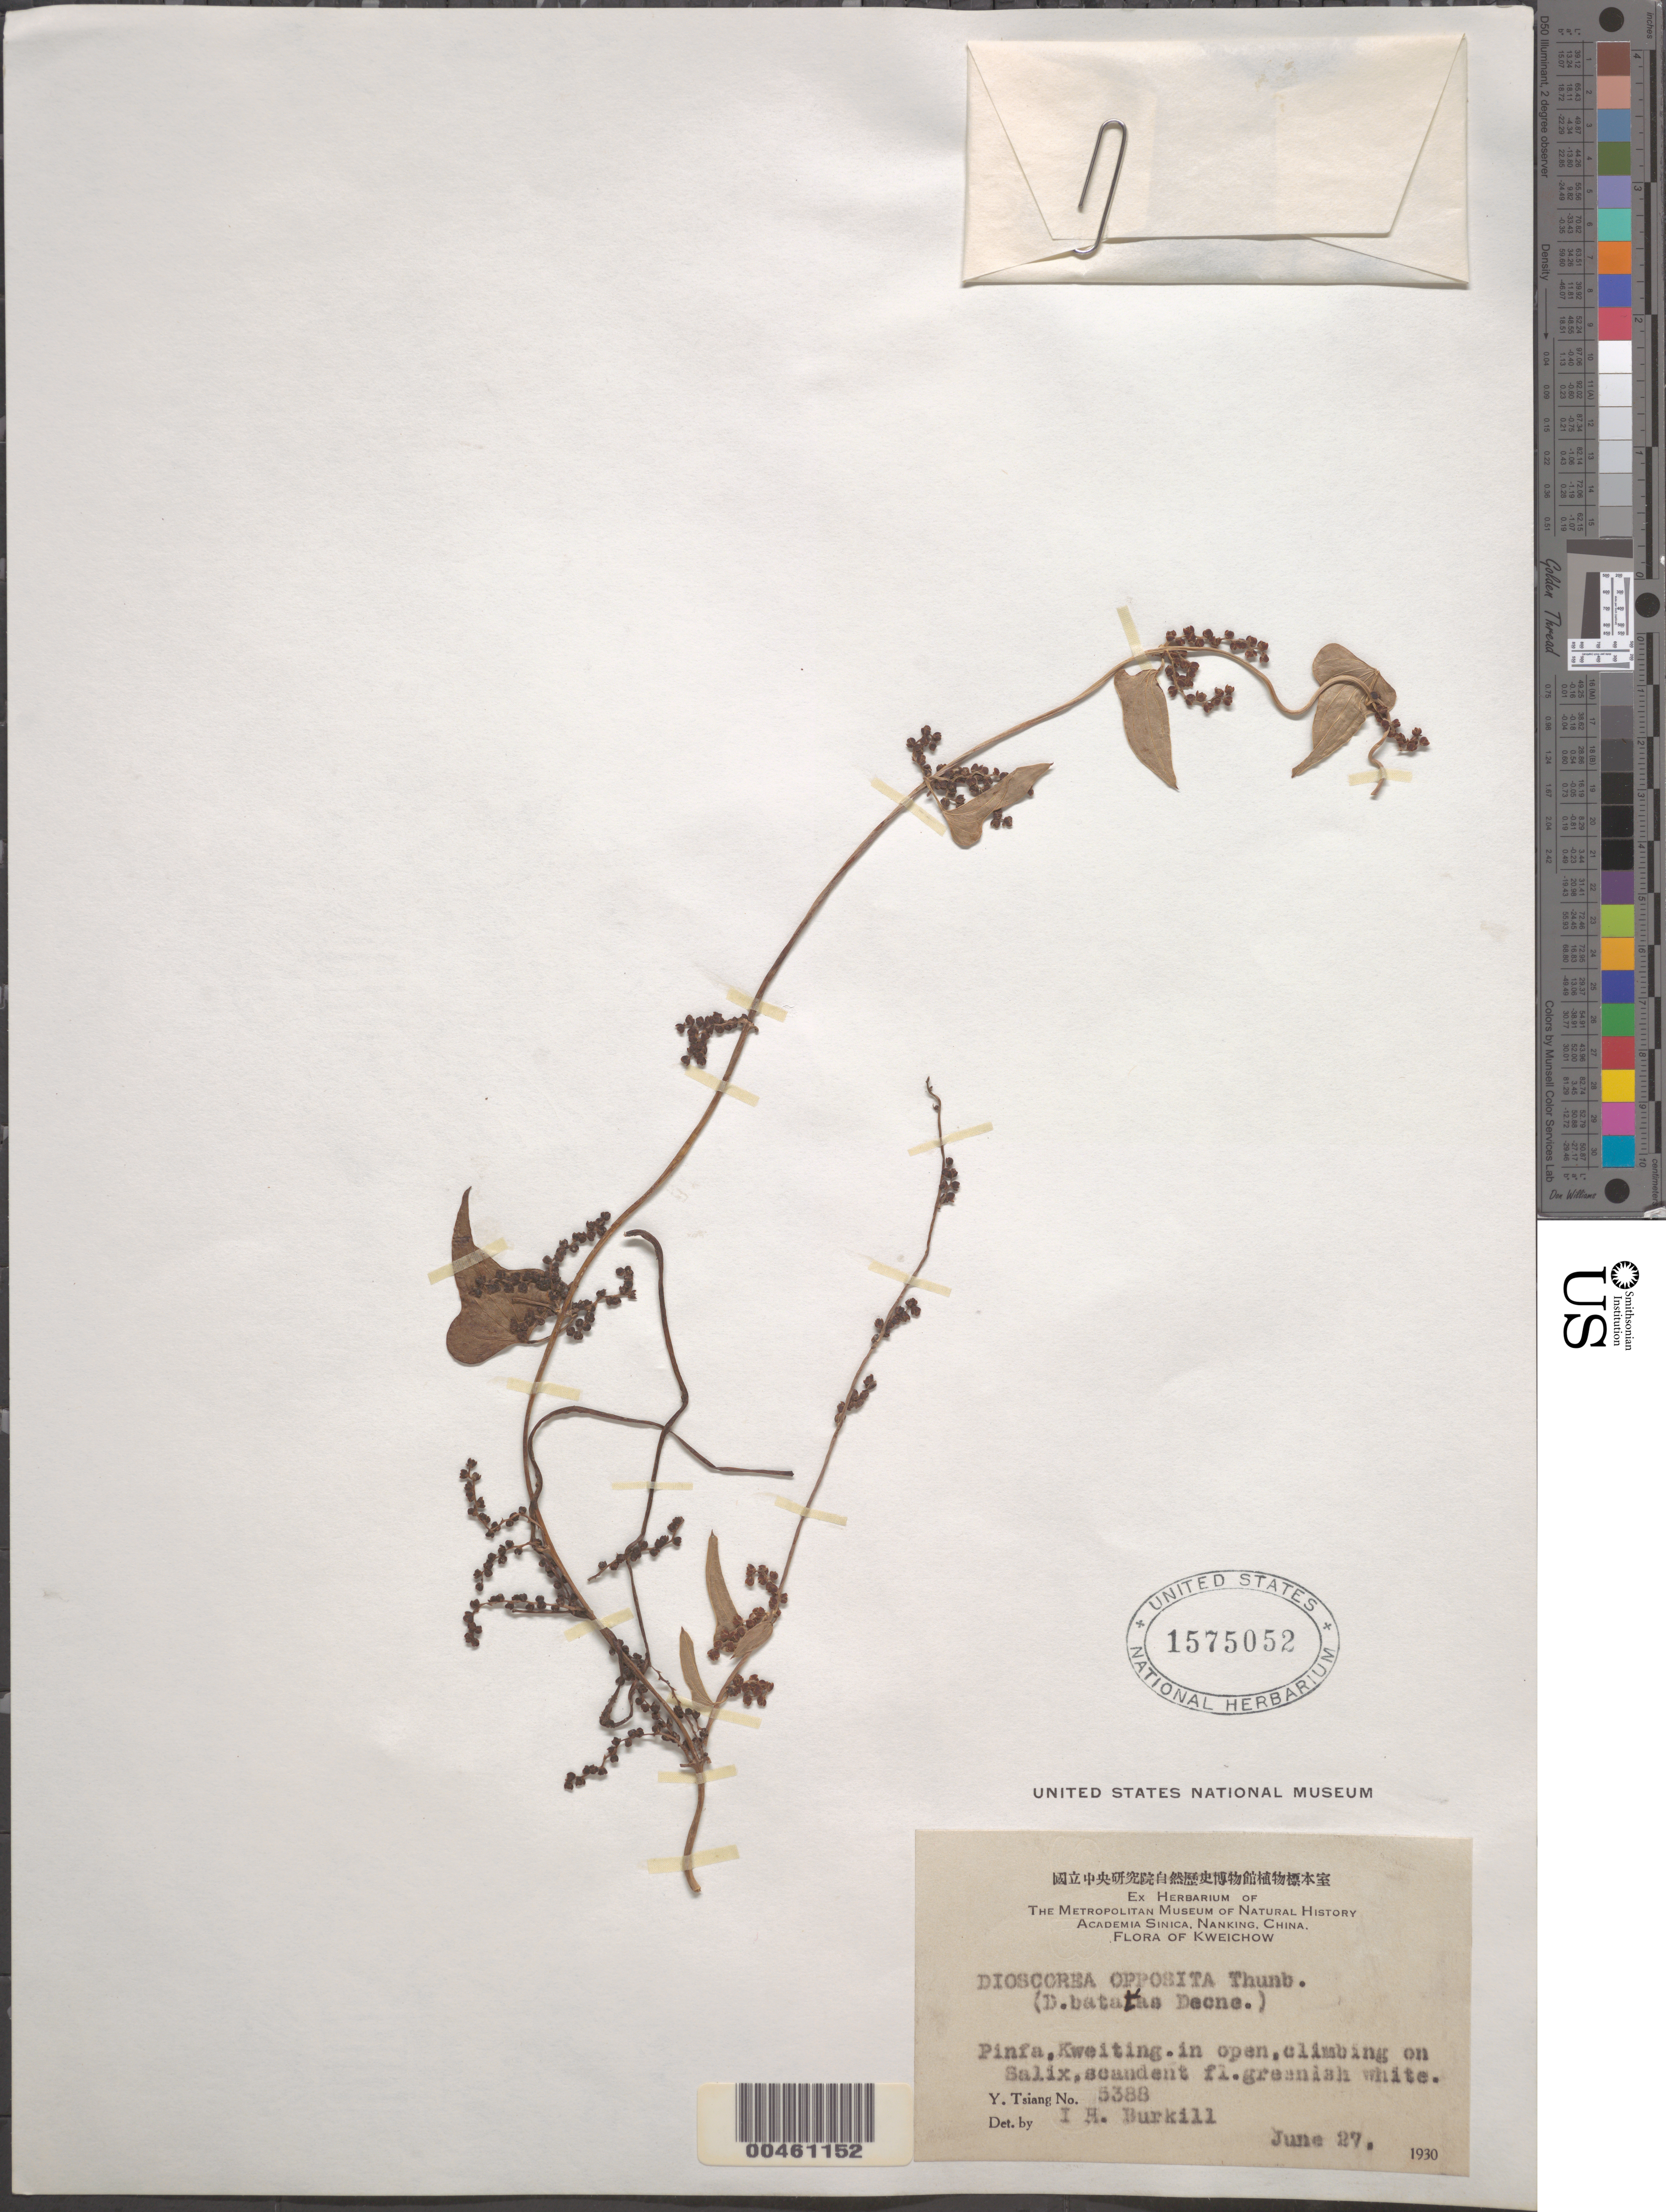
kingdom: Plantae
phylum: Tracheophyta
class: Liliopsida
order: Dioscoreales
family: Dioscoreaceae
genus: Dioscorea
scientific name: Dioscorea opposita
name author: Thunb.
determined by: Burkill, I. H.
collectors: Y. Tsiang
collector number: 5388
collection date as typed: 27 Jun 1930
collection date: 1930-06-27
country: China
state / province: Guizhou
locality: Pinfa, Kweiting District (Kuei-ting Hsien or Guiding Xian?)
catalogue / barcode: US 1575052